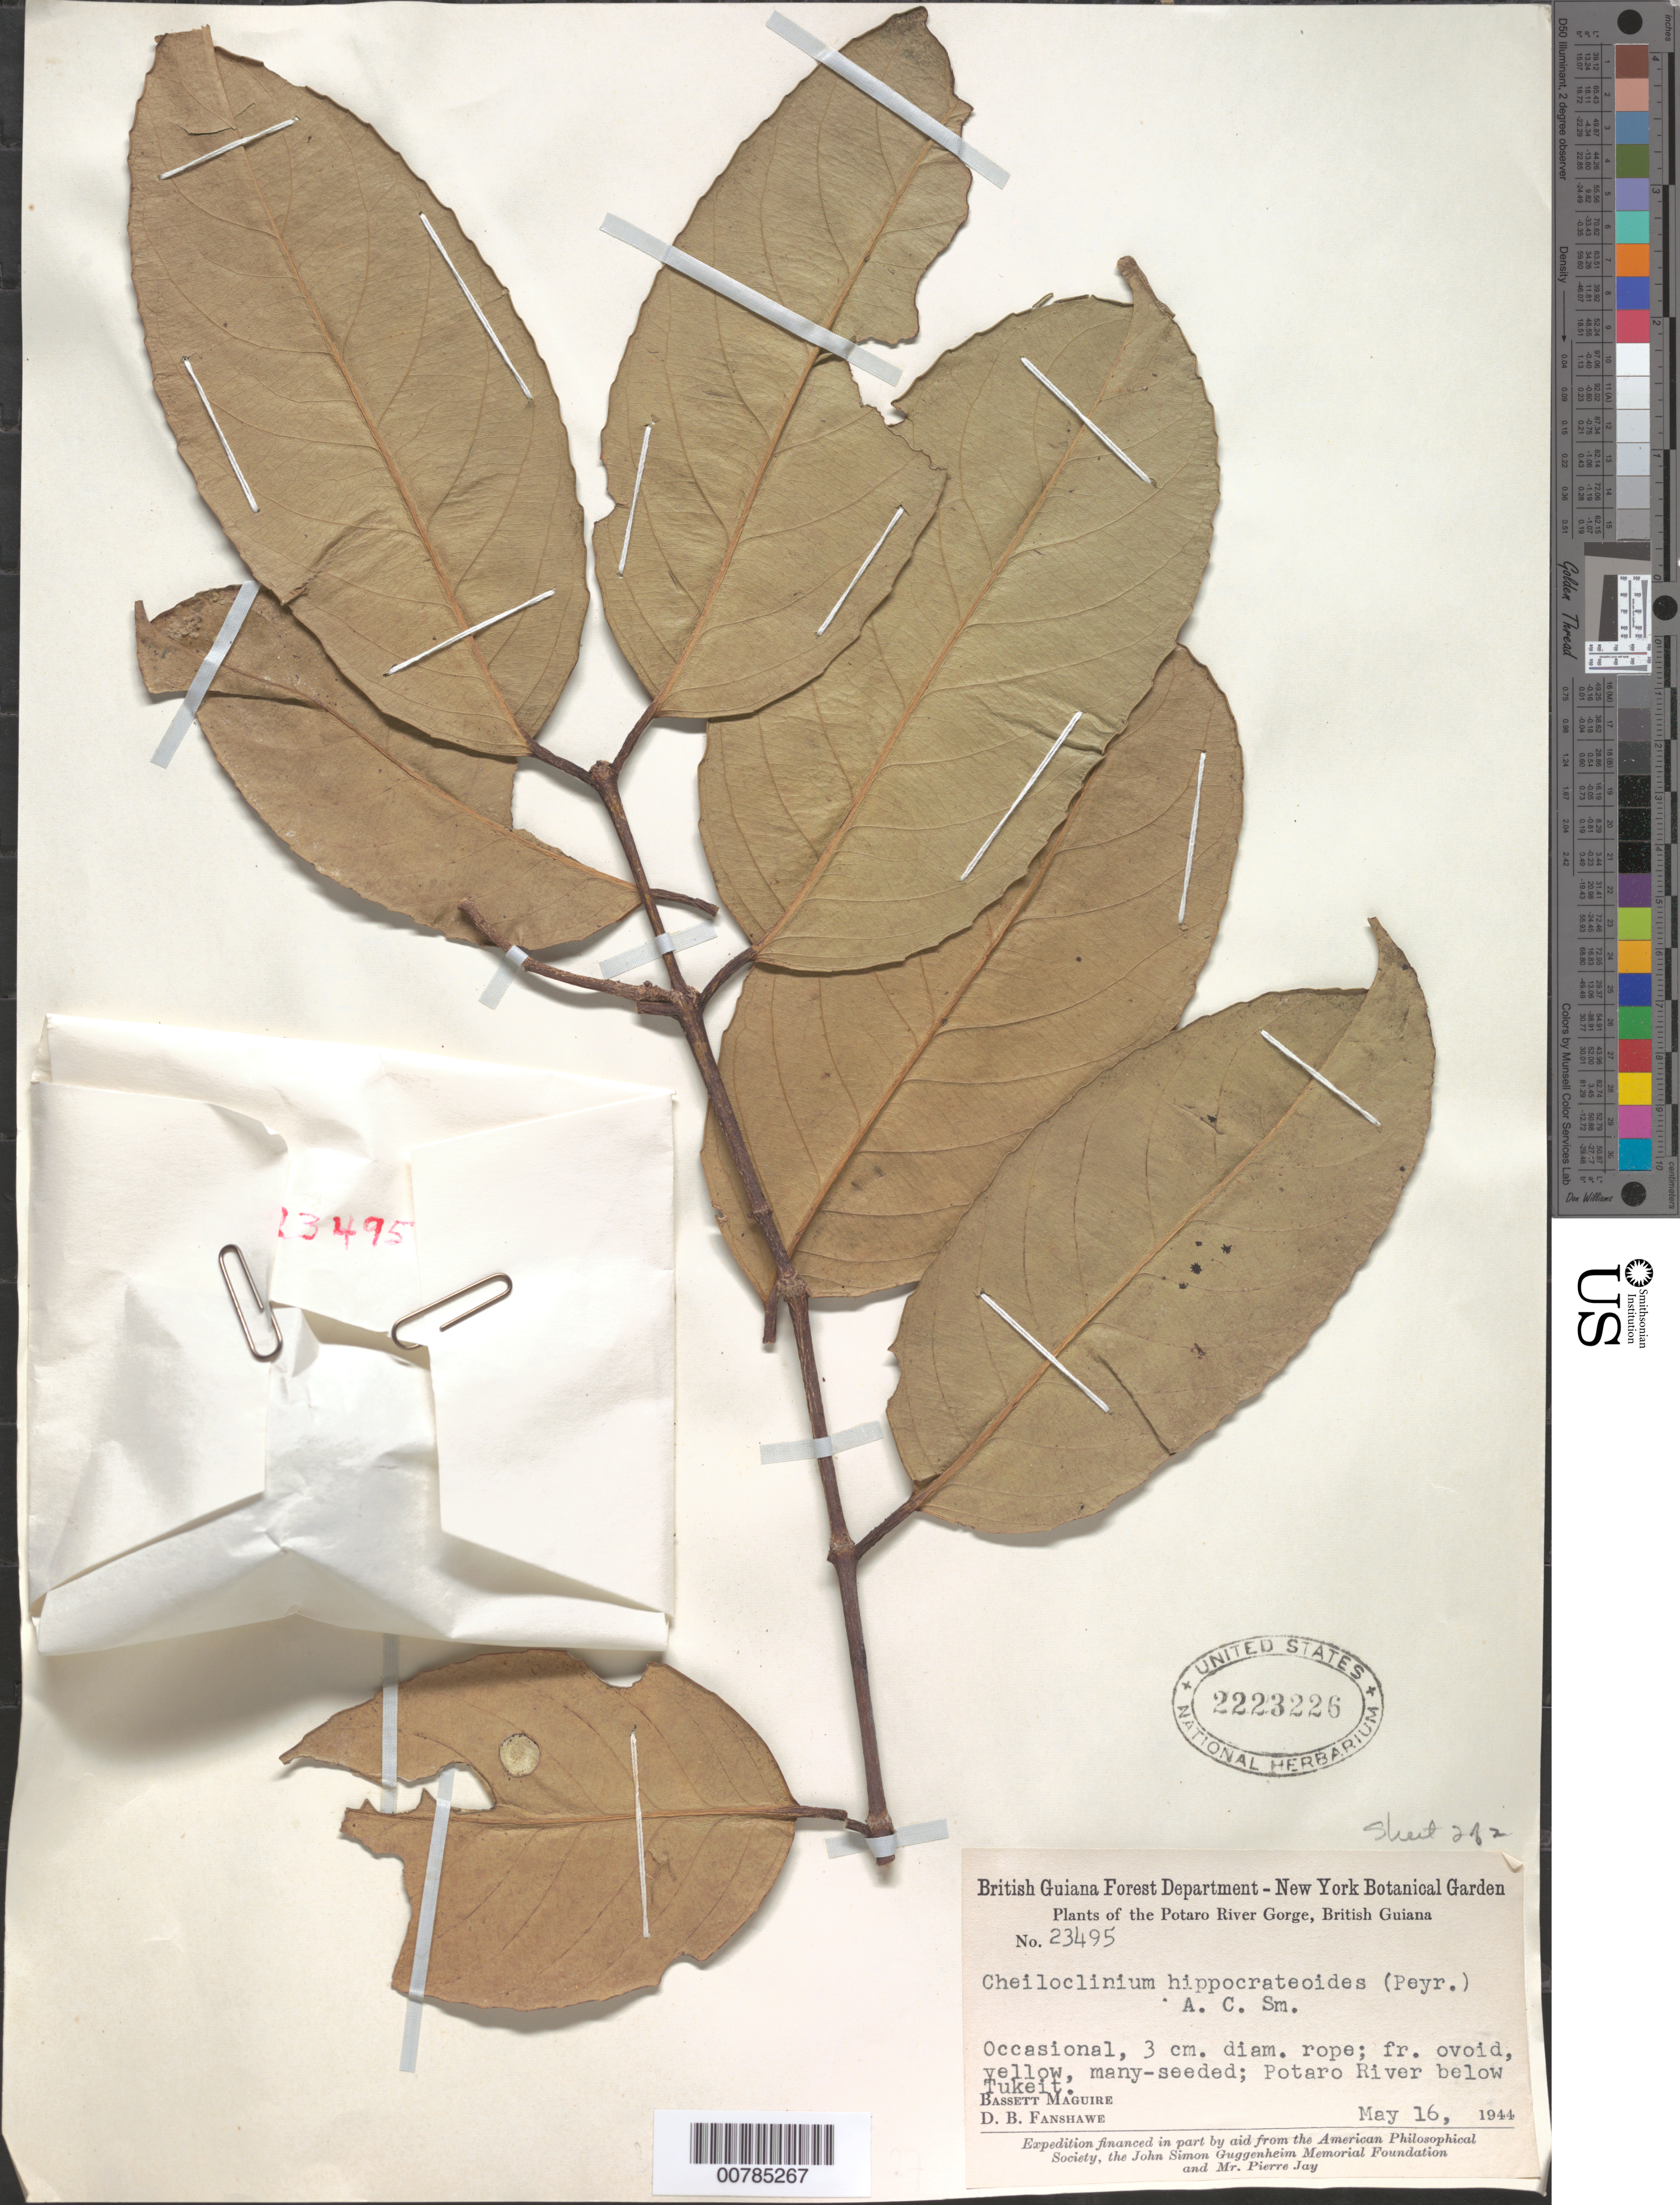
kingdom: Plantae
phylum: Tracheophyta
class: Magnoliopsida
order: Celastrales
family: Celastraceae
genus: Cheiloclinium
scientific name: Cheiloclinium hippocrateoides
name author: (Peyr.) A.C. Sm.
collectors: B. Maguire & D. B. Fanshawe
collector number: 23495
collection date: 1944-05-16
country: Guyana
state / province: Potaro-Siparuni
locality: Potaro River Gorge, British Guiana, Potaro River below Tukeit.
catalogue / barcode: US 2223226